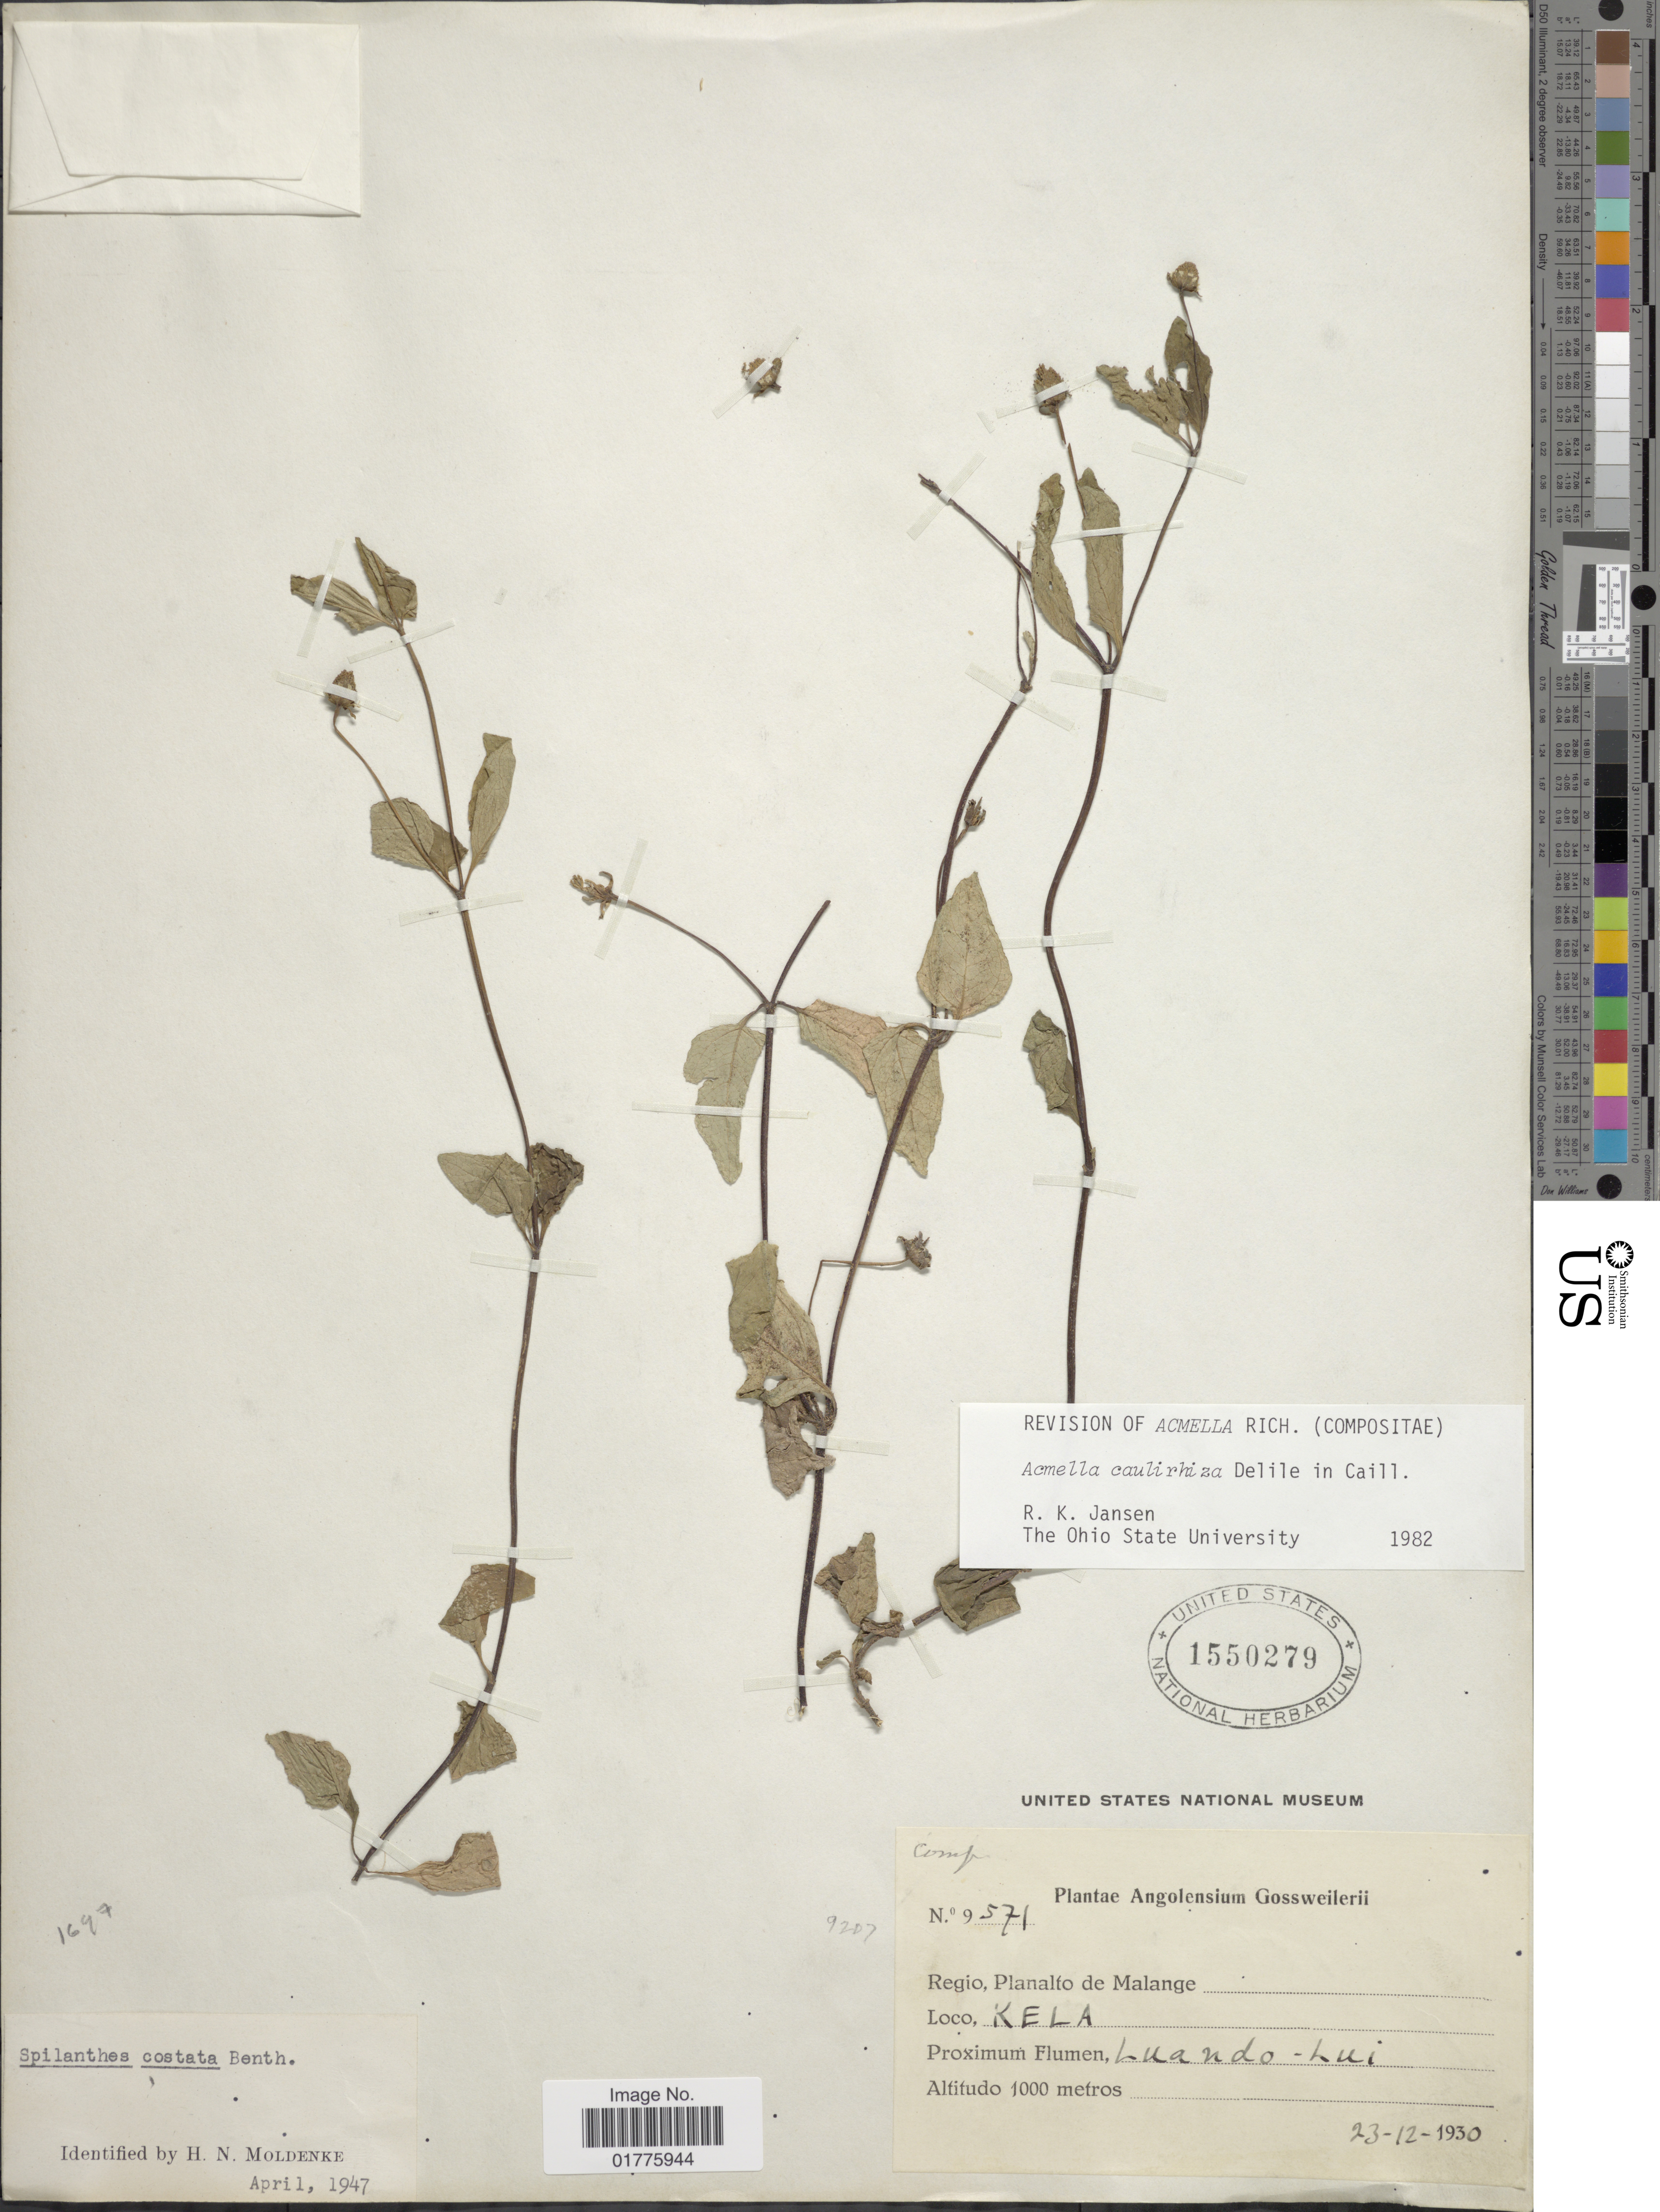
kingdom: Plantae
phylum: Tracheophyta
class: Magnoliopsida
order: Asterales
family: Asteraceae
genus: Acmella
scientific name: Acmella caulirhiza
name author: Delile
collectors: J. Gossweiler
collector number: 9571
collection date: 1930-12-23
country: Angola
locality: Malange, Kela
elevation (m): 1000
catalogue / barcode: US 1550279